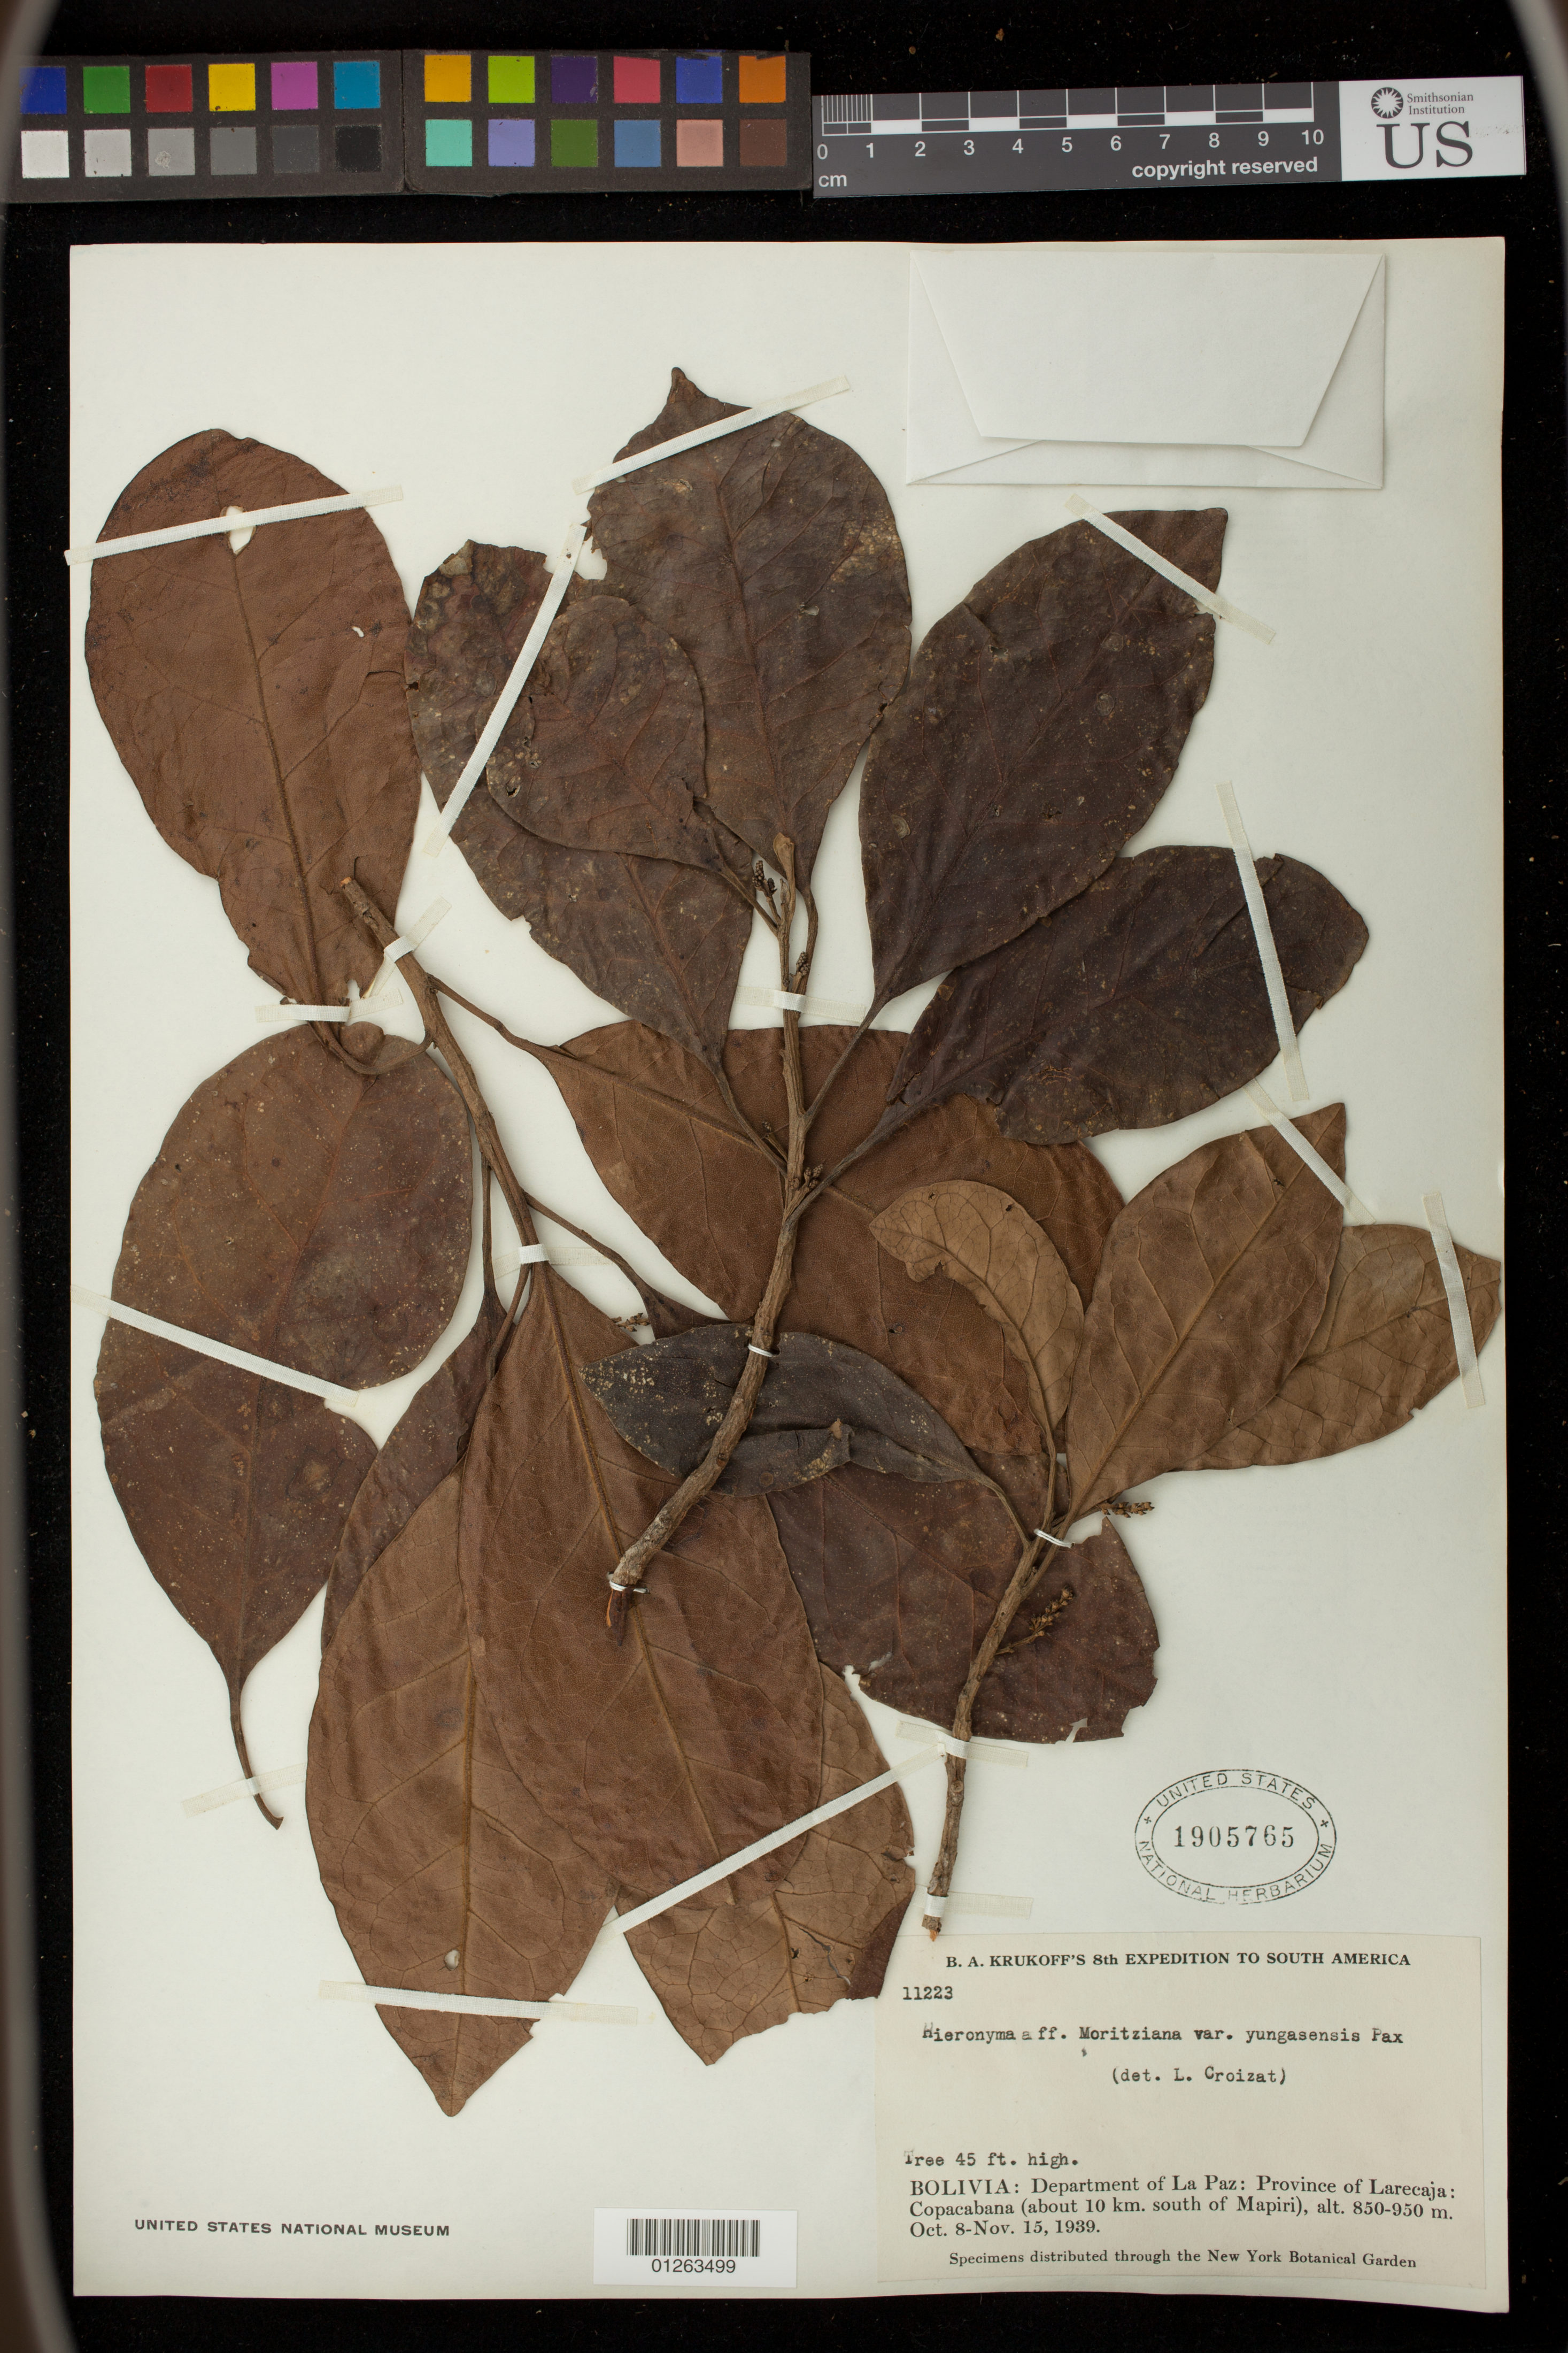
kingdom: Plantae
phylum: Tracheophyta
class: Magnoliopsida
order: Malpighiales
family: Phyllanthaceae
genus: Hieronyma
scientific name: Hieronyma moritziana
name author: (Müll. Arg.) Pax ex K. Hoffm.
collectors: B. A. Krukoff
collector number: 11223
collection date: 1939-10-08/1939-11-15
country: Bolivia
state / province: La Paz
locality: Province of Larecaja: Copacabana (about 10 km. south of Mapiri),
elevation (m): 850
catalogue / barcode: US 1905765